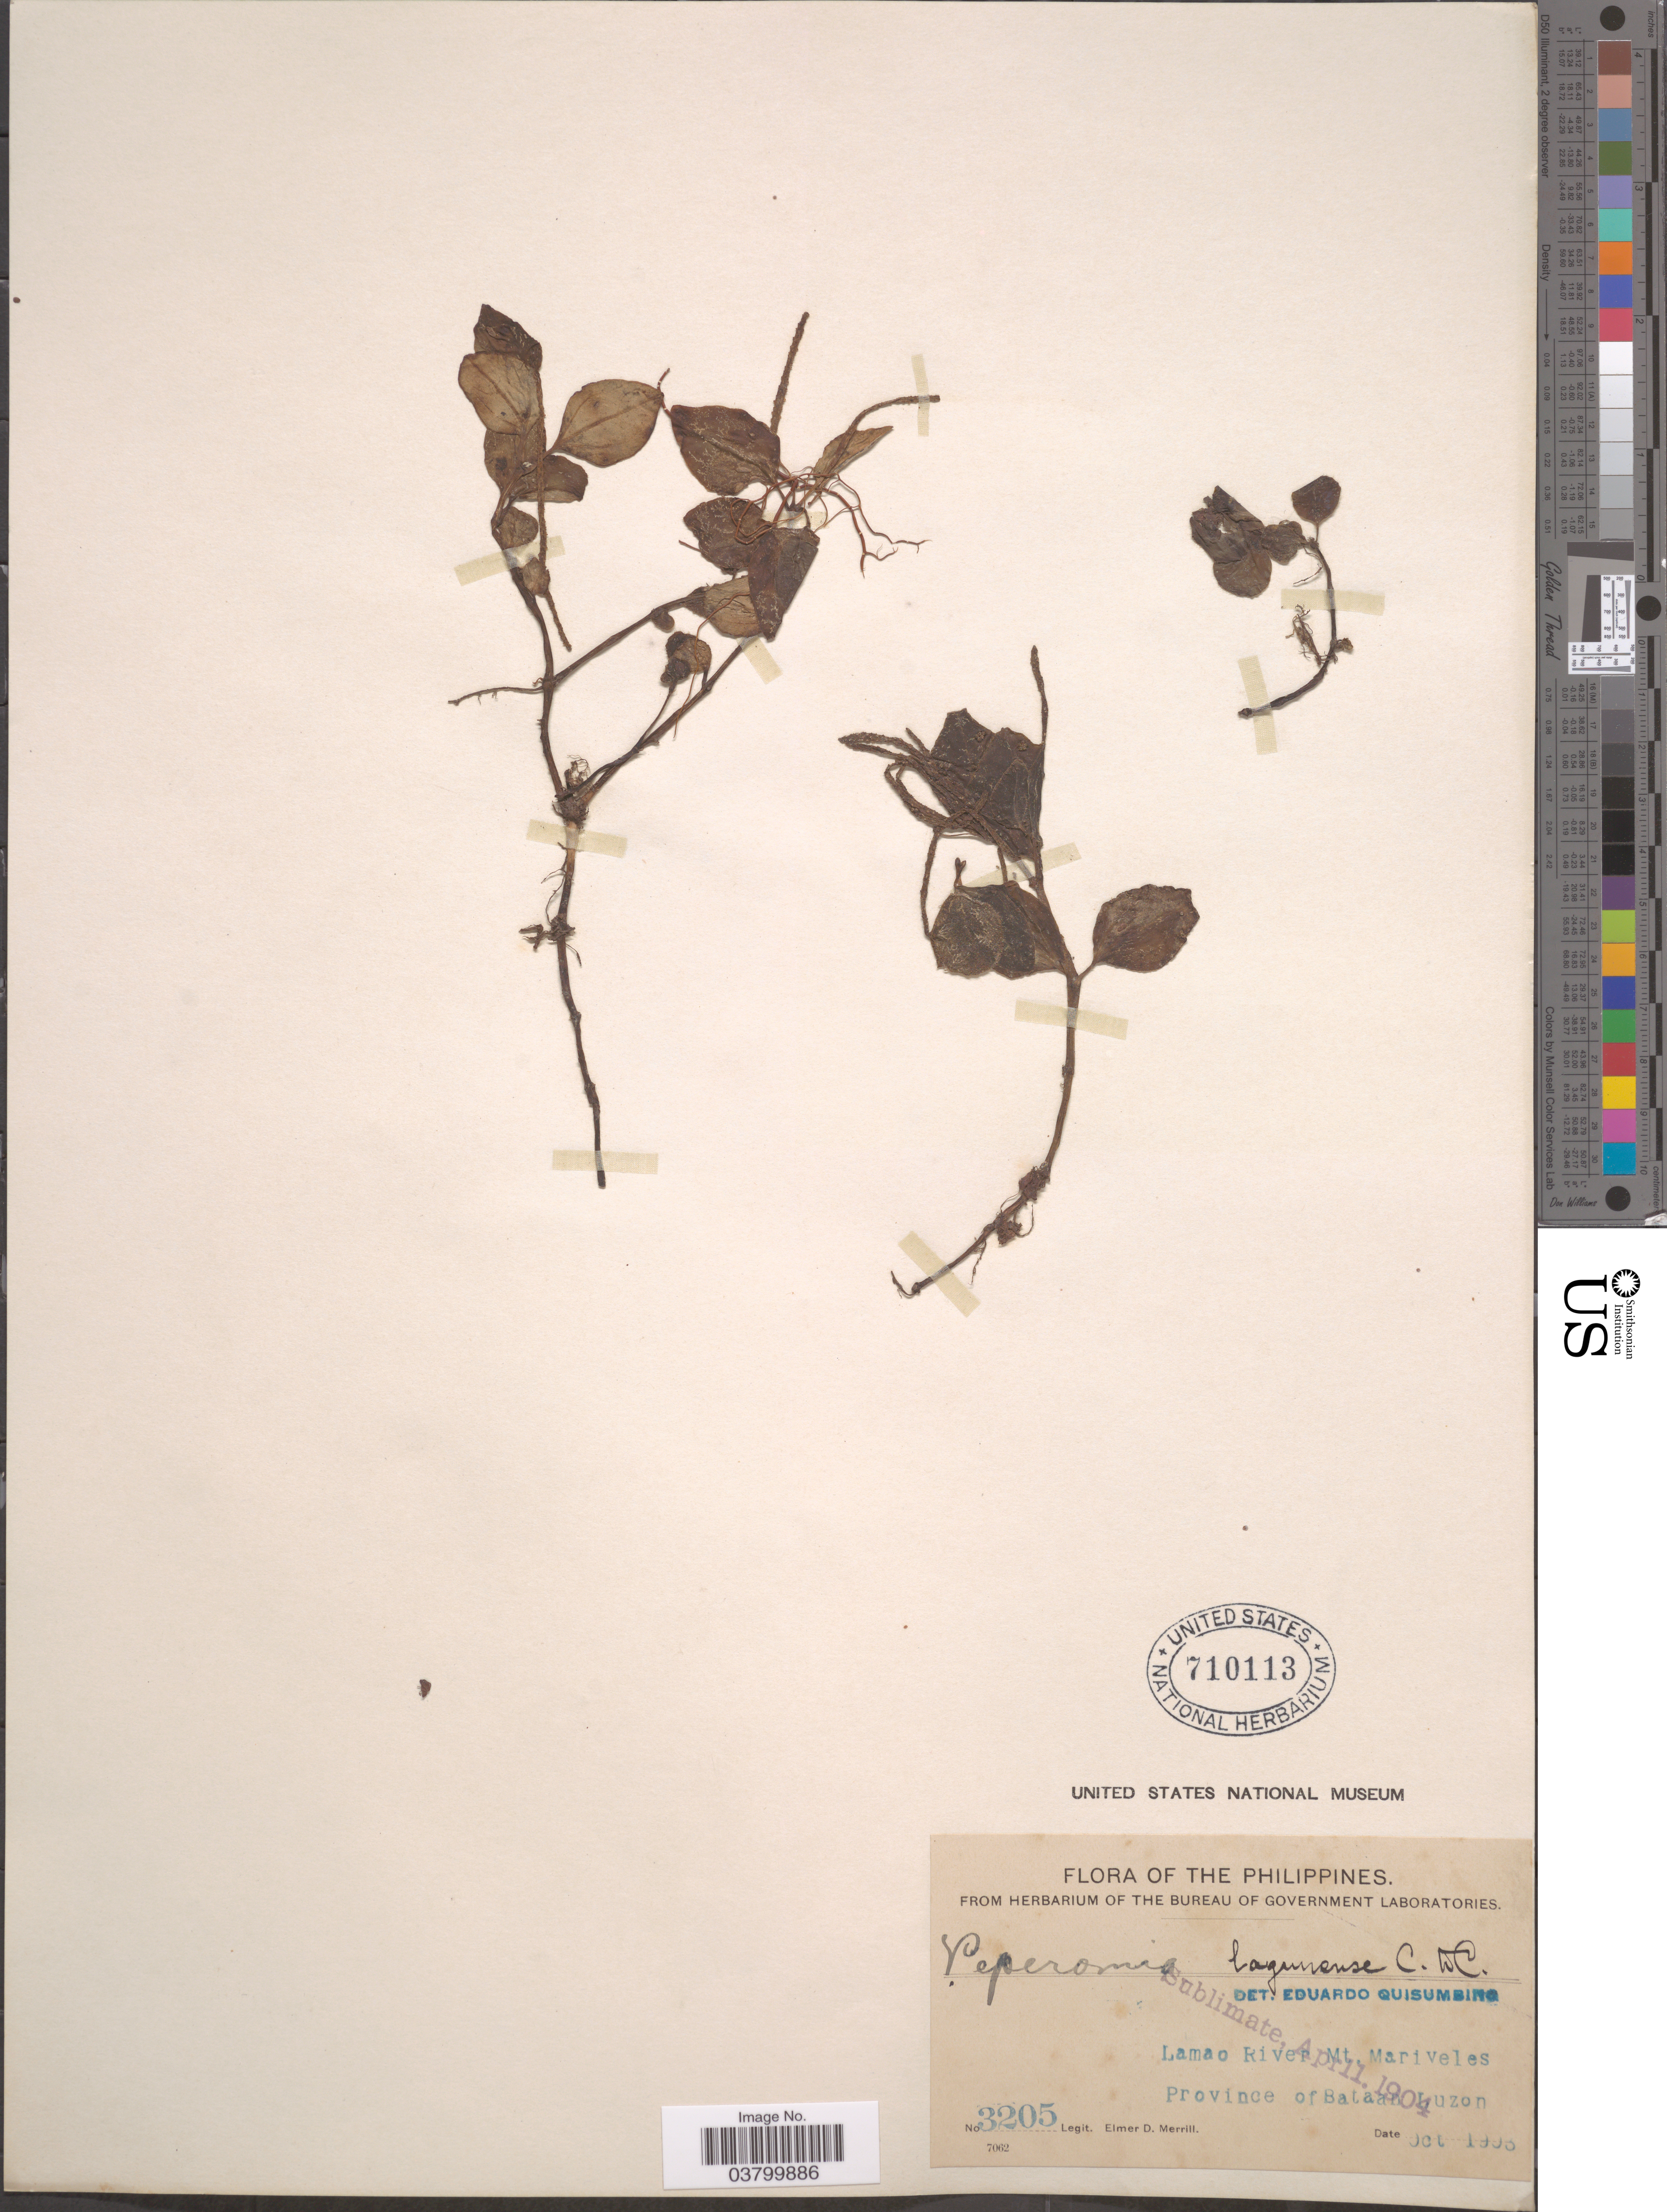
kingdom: Plantae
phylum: Tracheophyta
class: Magnoliopsida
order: Piperales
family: Piperaceae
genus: Peperomia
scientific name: Peperomia lagunaensis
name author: C. DC.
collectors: E. D. Merrill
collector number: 3205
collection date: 1903-10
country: Philippines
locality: Lamao River Mt. Mariveles. Province of Bataan Luzon.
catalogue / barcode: US 710113